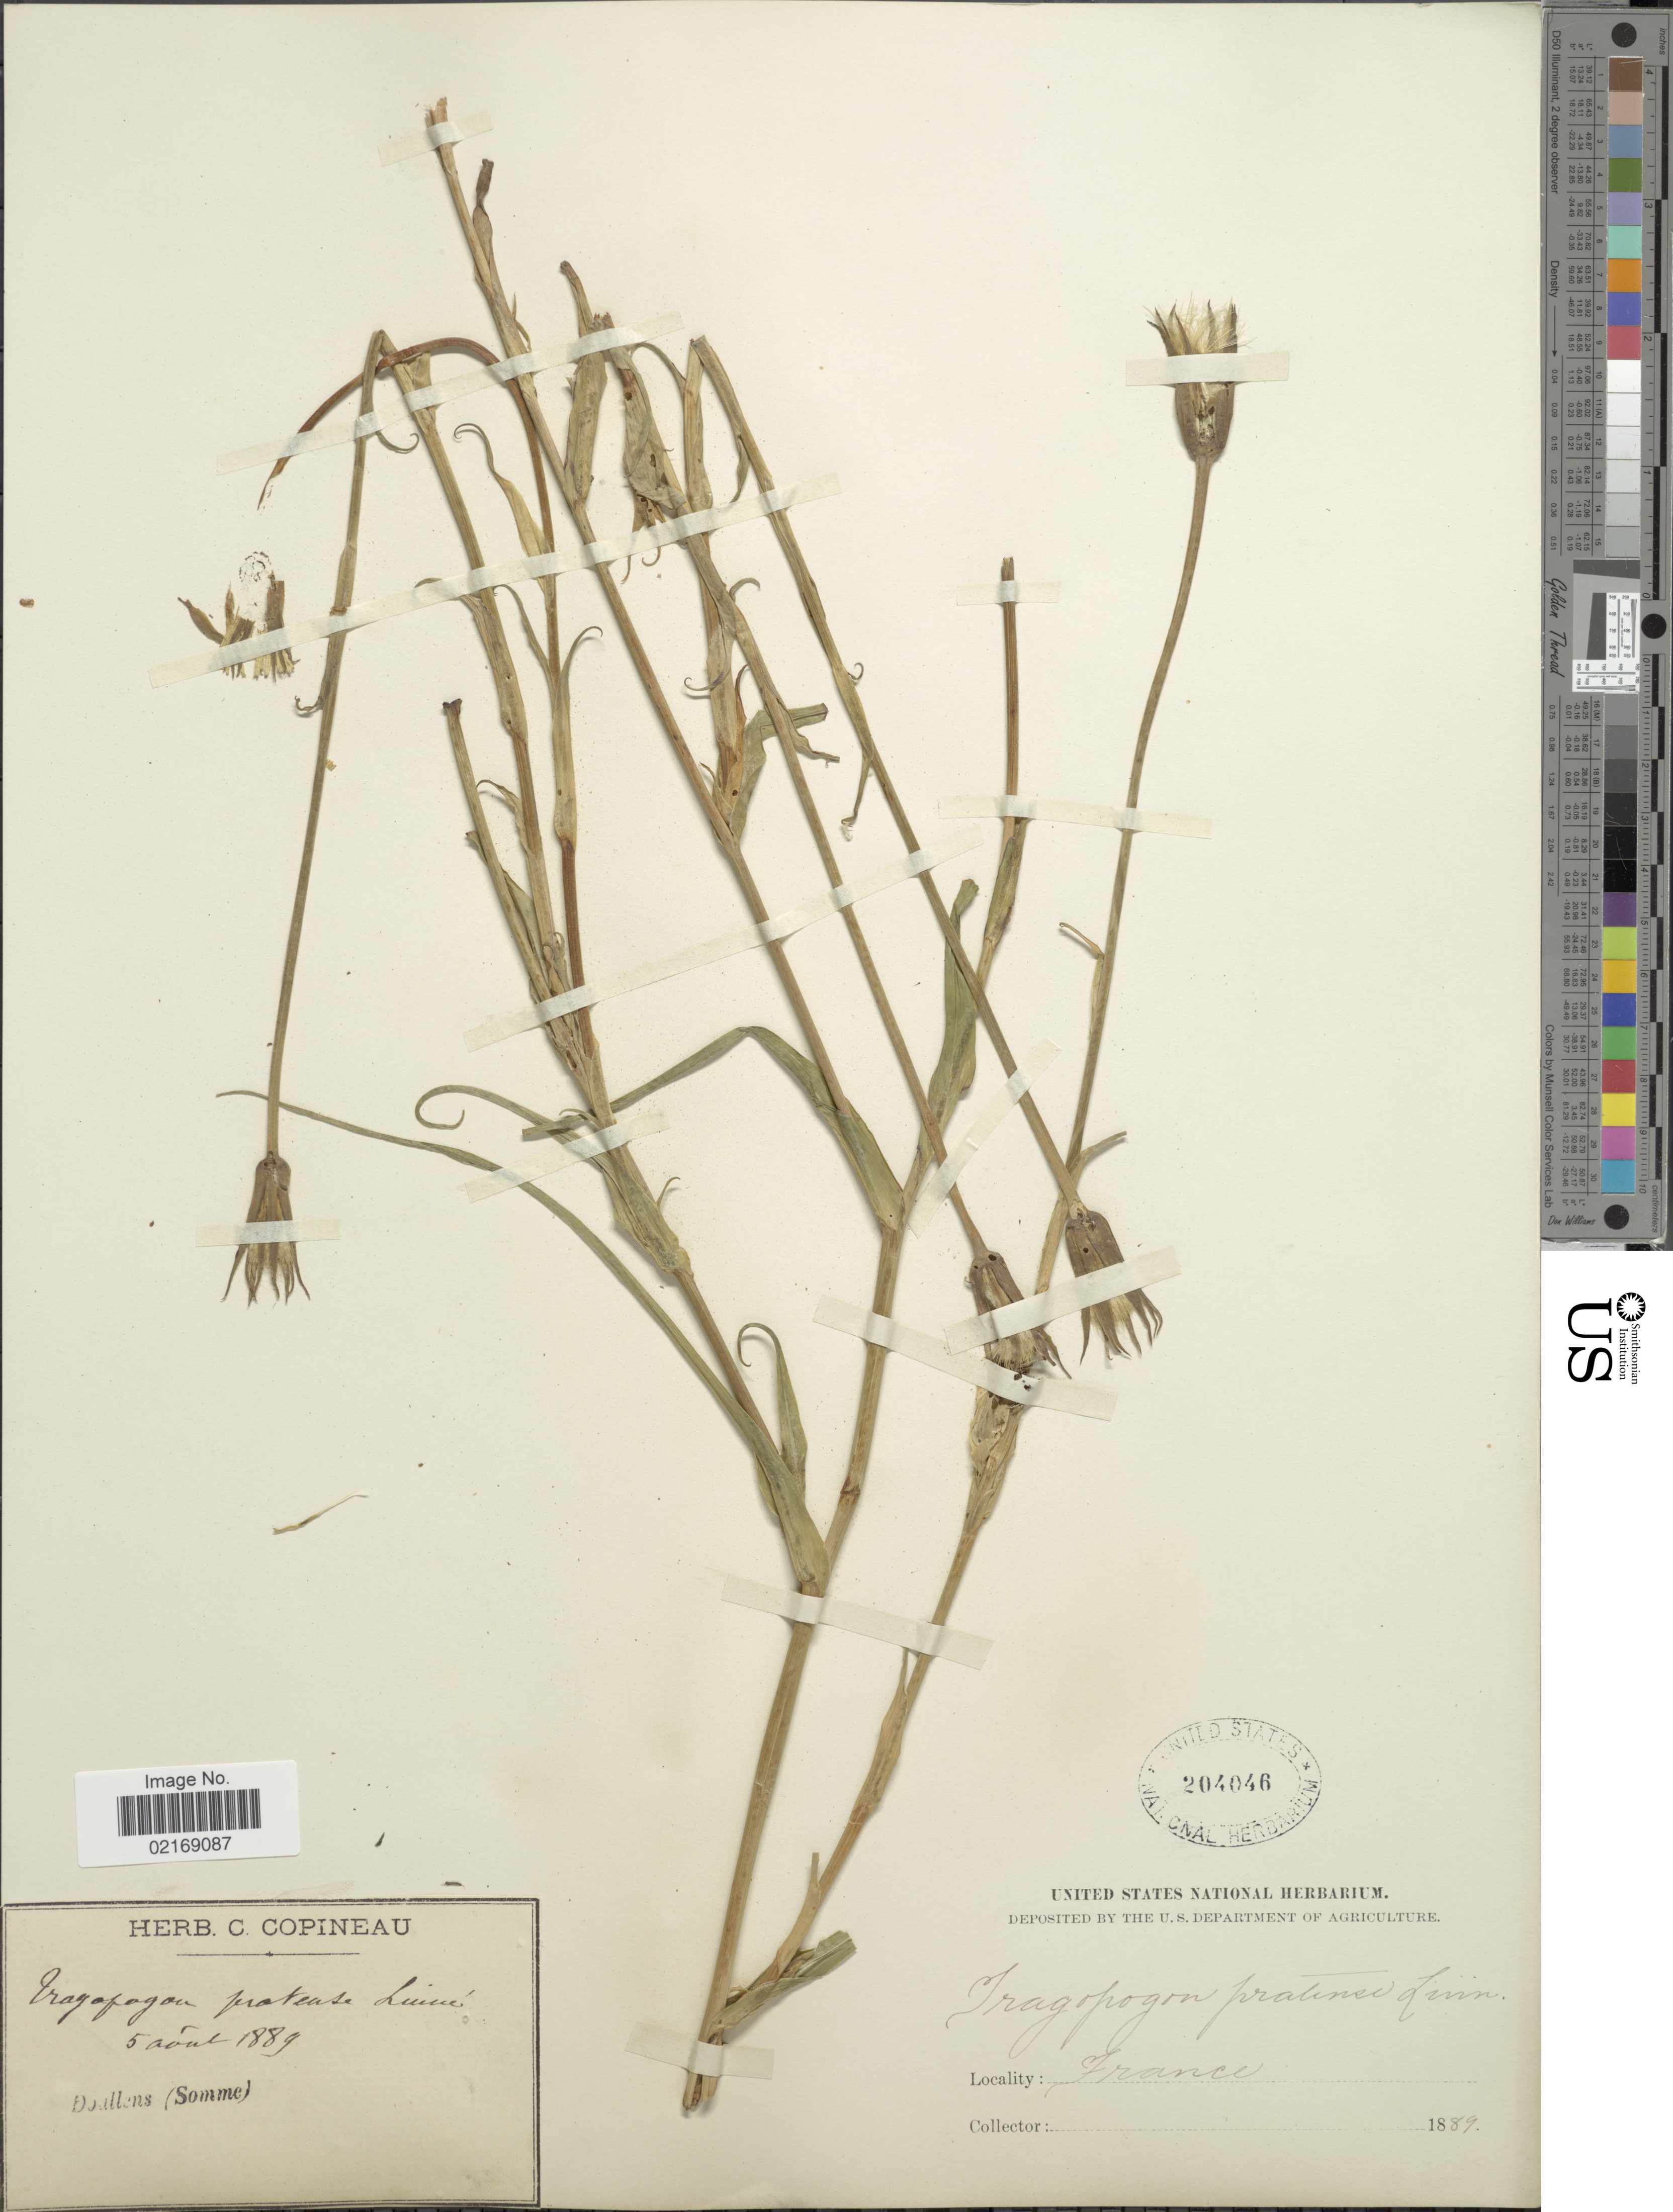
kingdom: Plantae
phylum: Tracheophyta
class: Magnoliopsida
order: Asterales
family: Asteraceae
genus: Tragopogon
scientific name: Tragopogon pratensis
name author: L.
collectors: ex herb. C. Copineau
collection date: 1889-08-05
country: France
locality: Doullens (Somme)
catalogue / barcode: US 204046